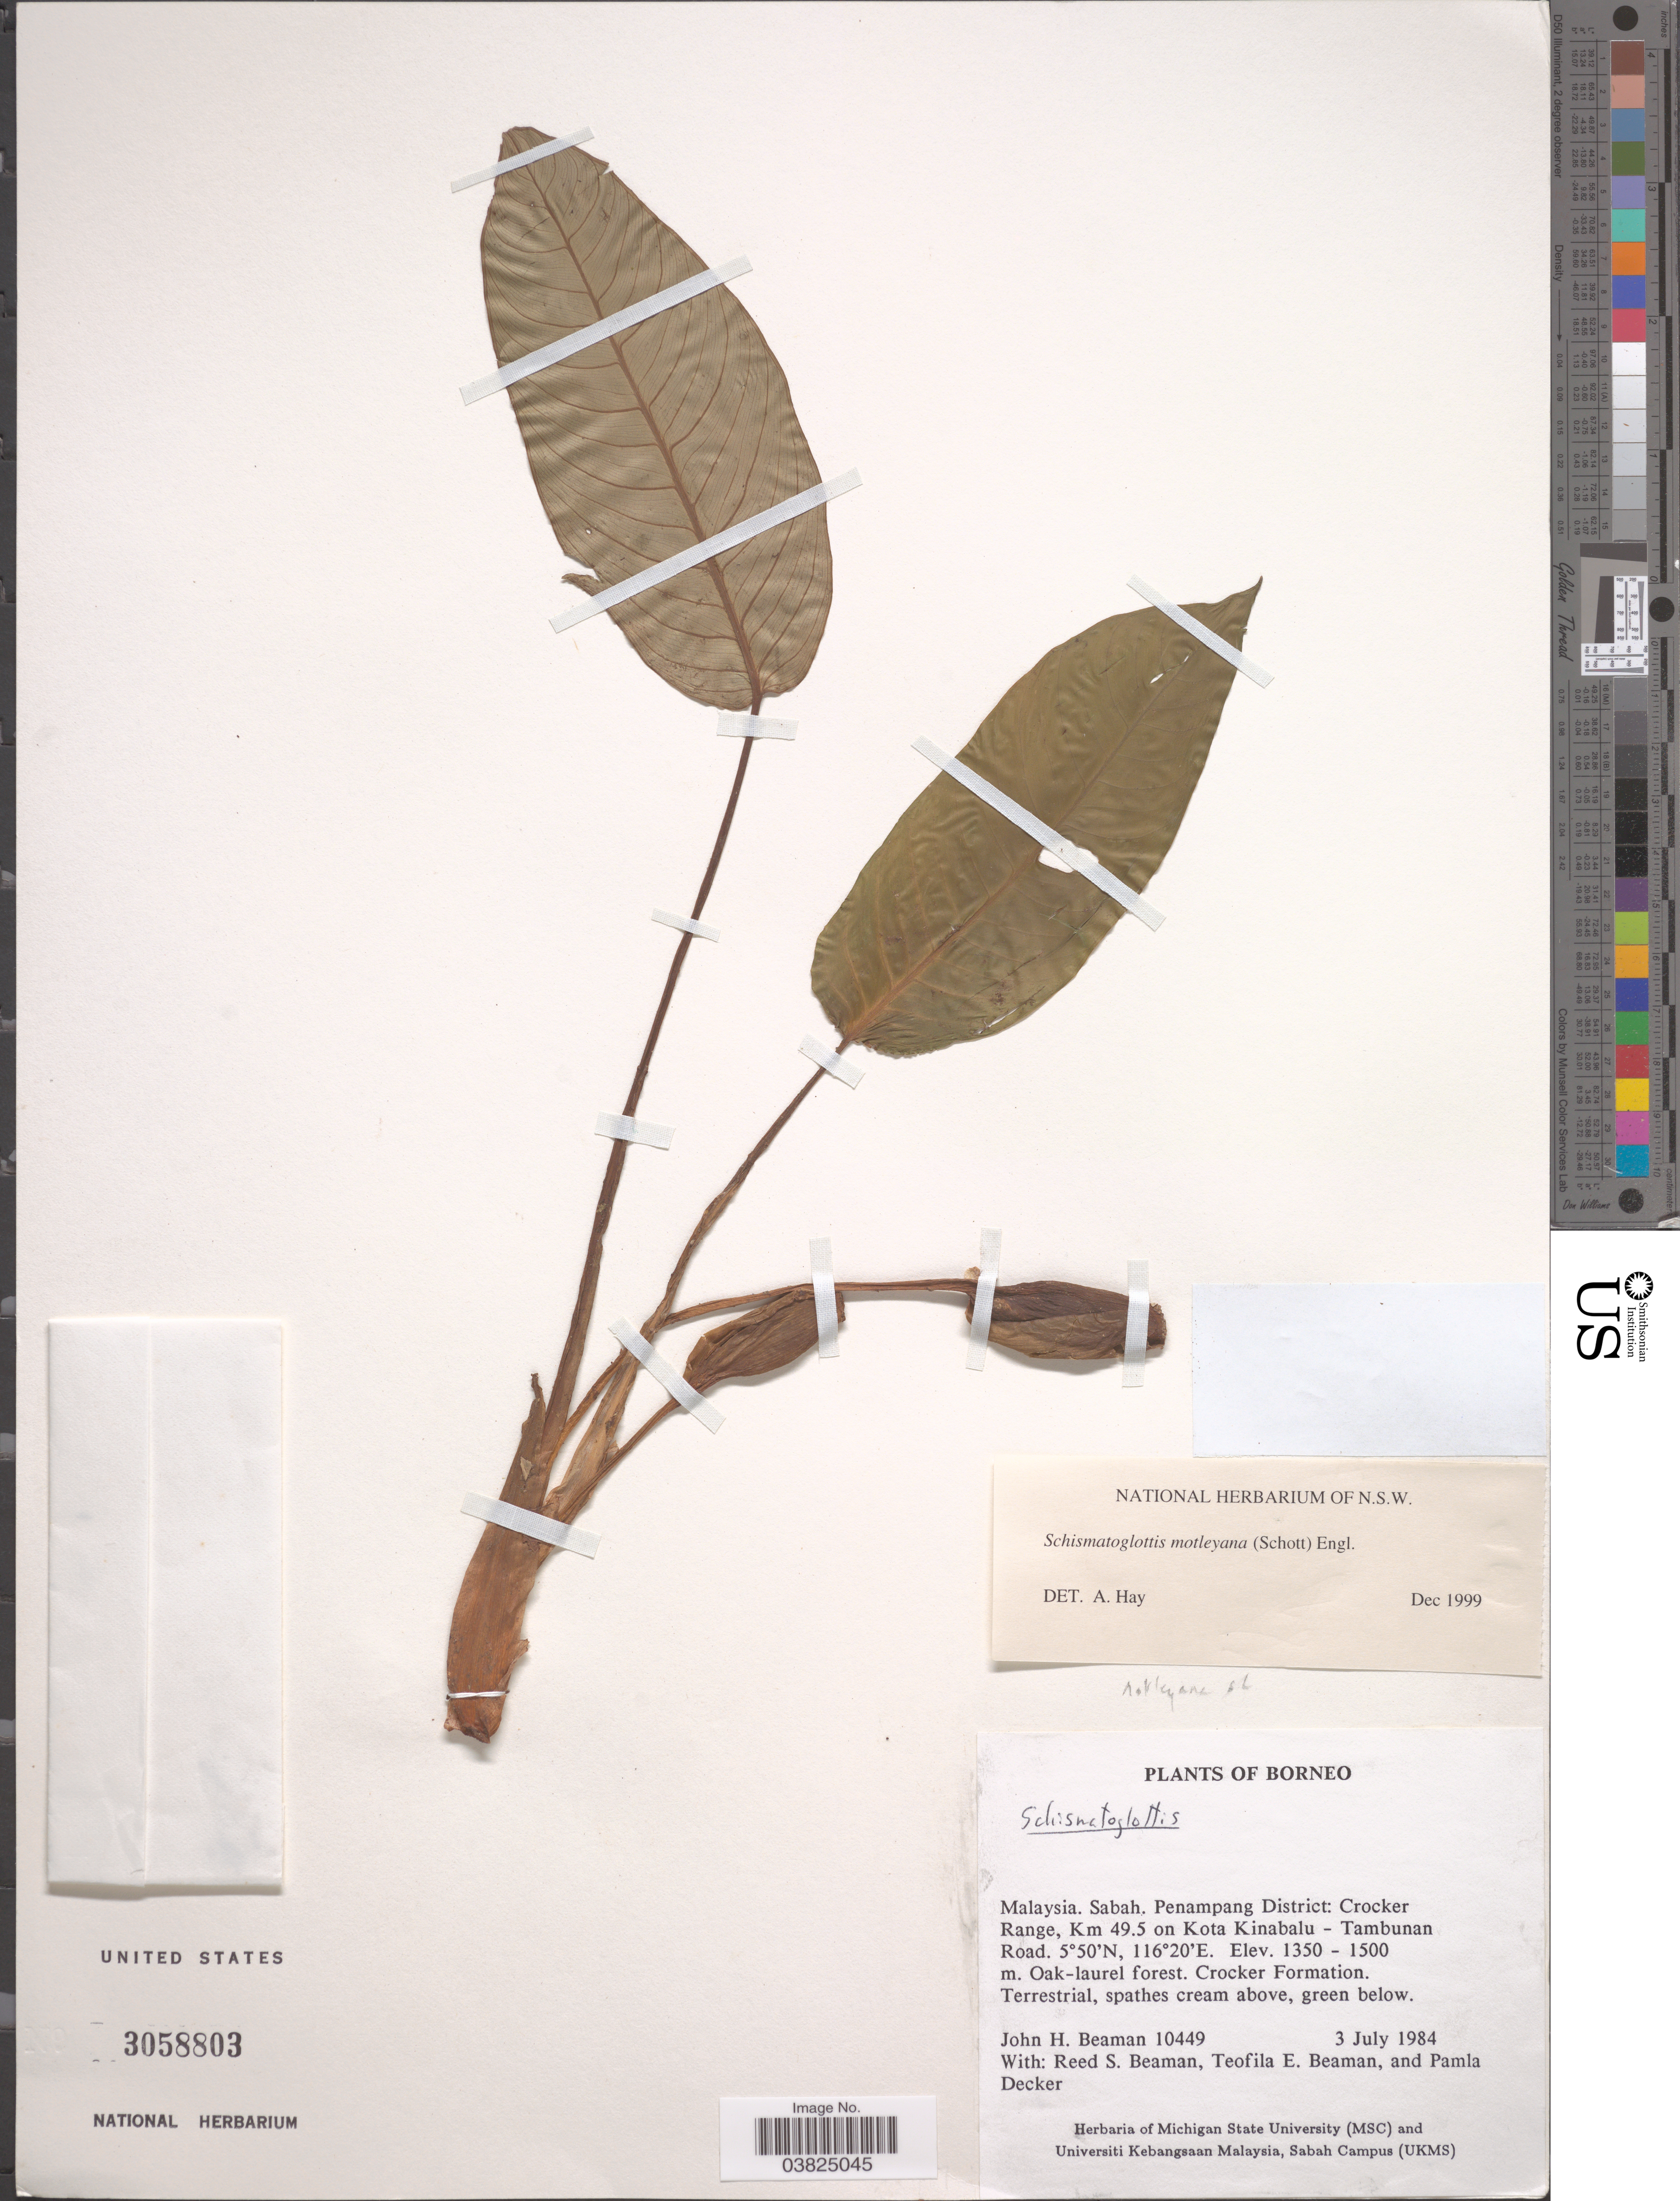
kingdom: Plantae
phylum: Tracheophyta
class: Liliopsida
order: Alismatales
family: Araceae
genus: Schismatoglottis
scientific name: Schismatoglottis motleyana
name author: (Schott) Engl.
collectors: J. H. Beaman, R. S. Beaman, T. E. Beaman & P. Decker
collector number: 10449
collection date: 1984-07-03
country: Malaysia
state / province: Sabah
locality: Borneo. Penampang District: Crocker Range, Km 49.5 on Kota Kinabalu - Tambunan Road.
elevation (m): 1350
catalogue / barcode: US 3058803